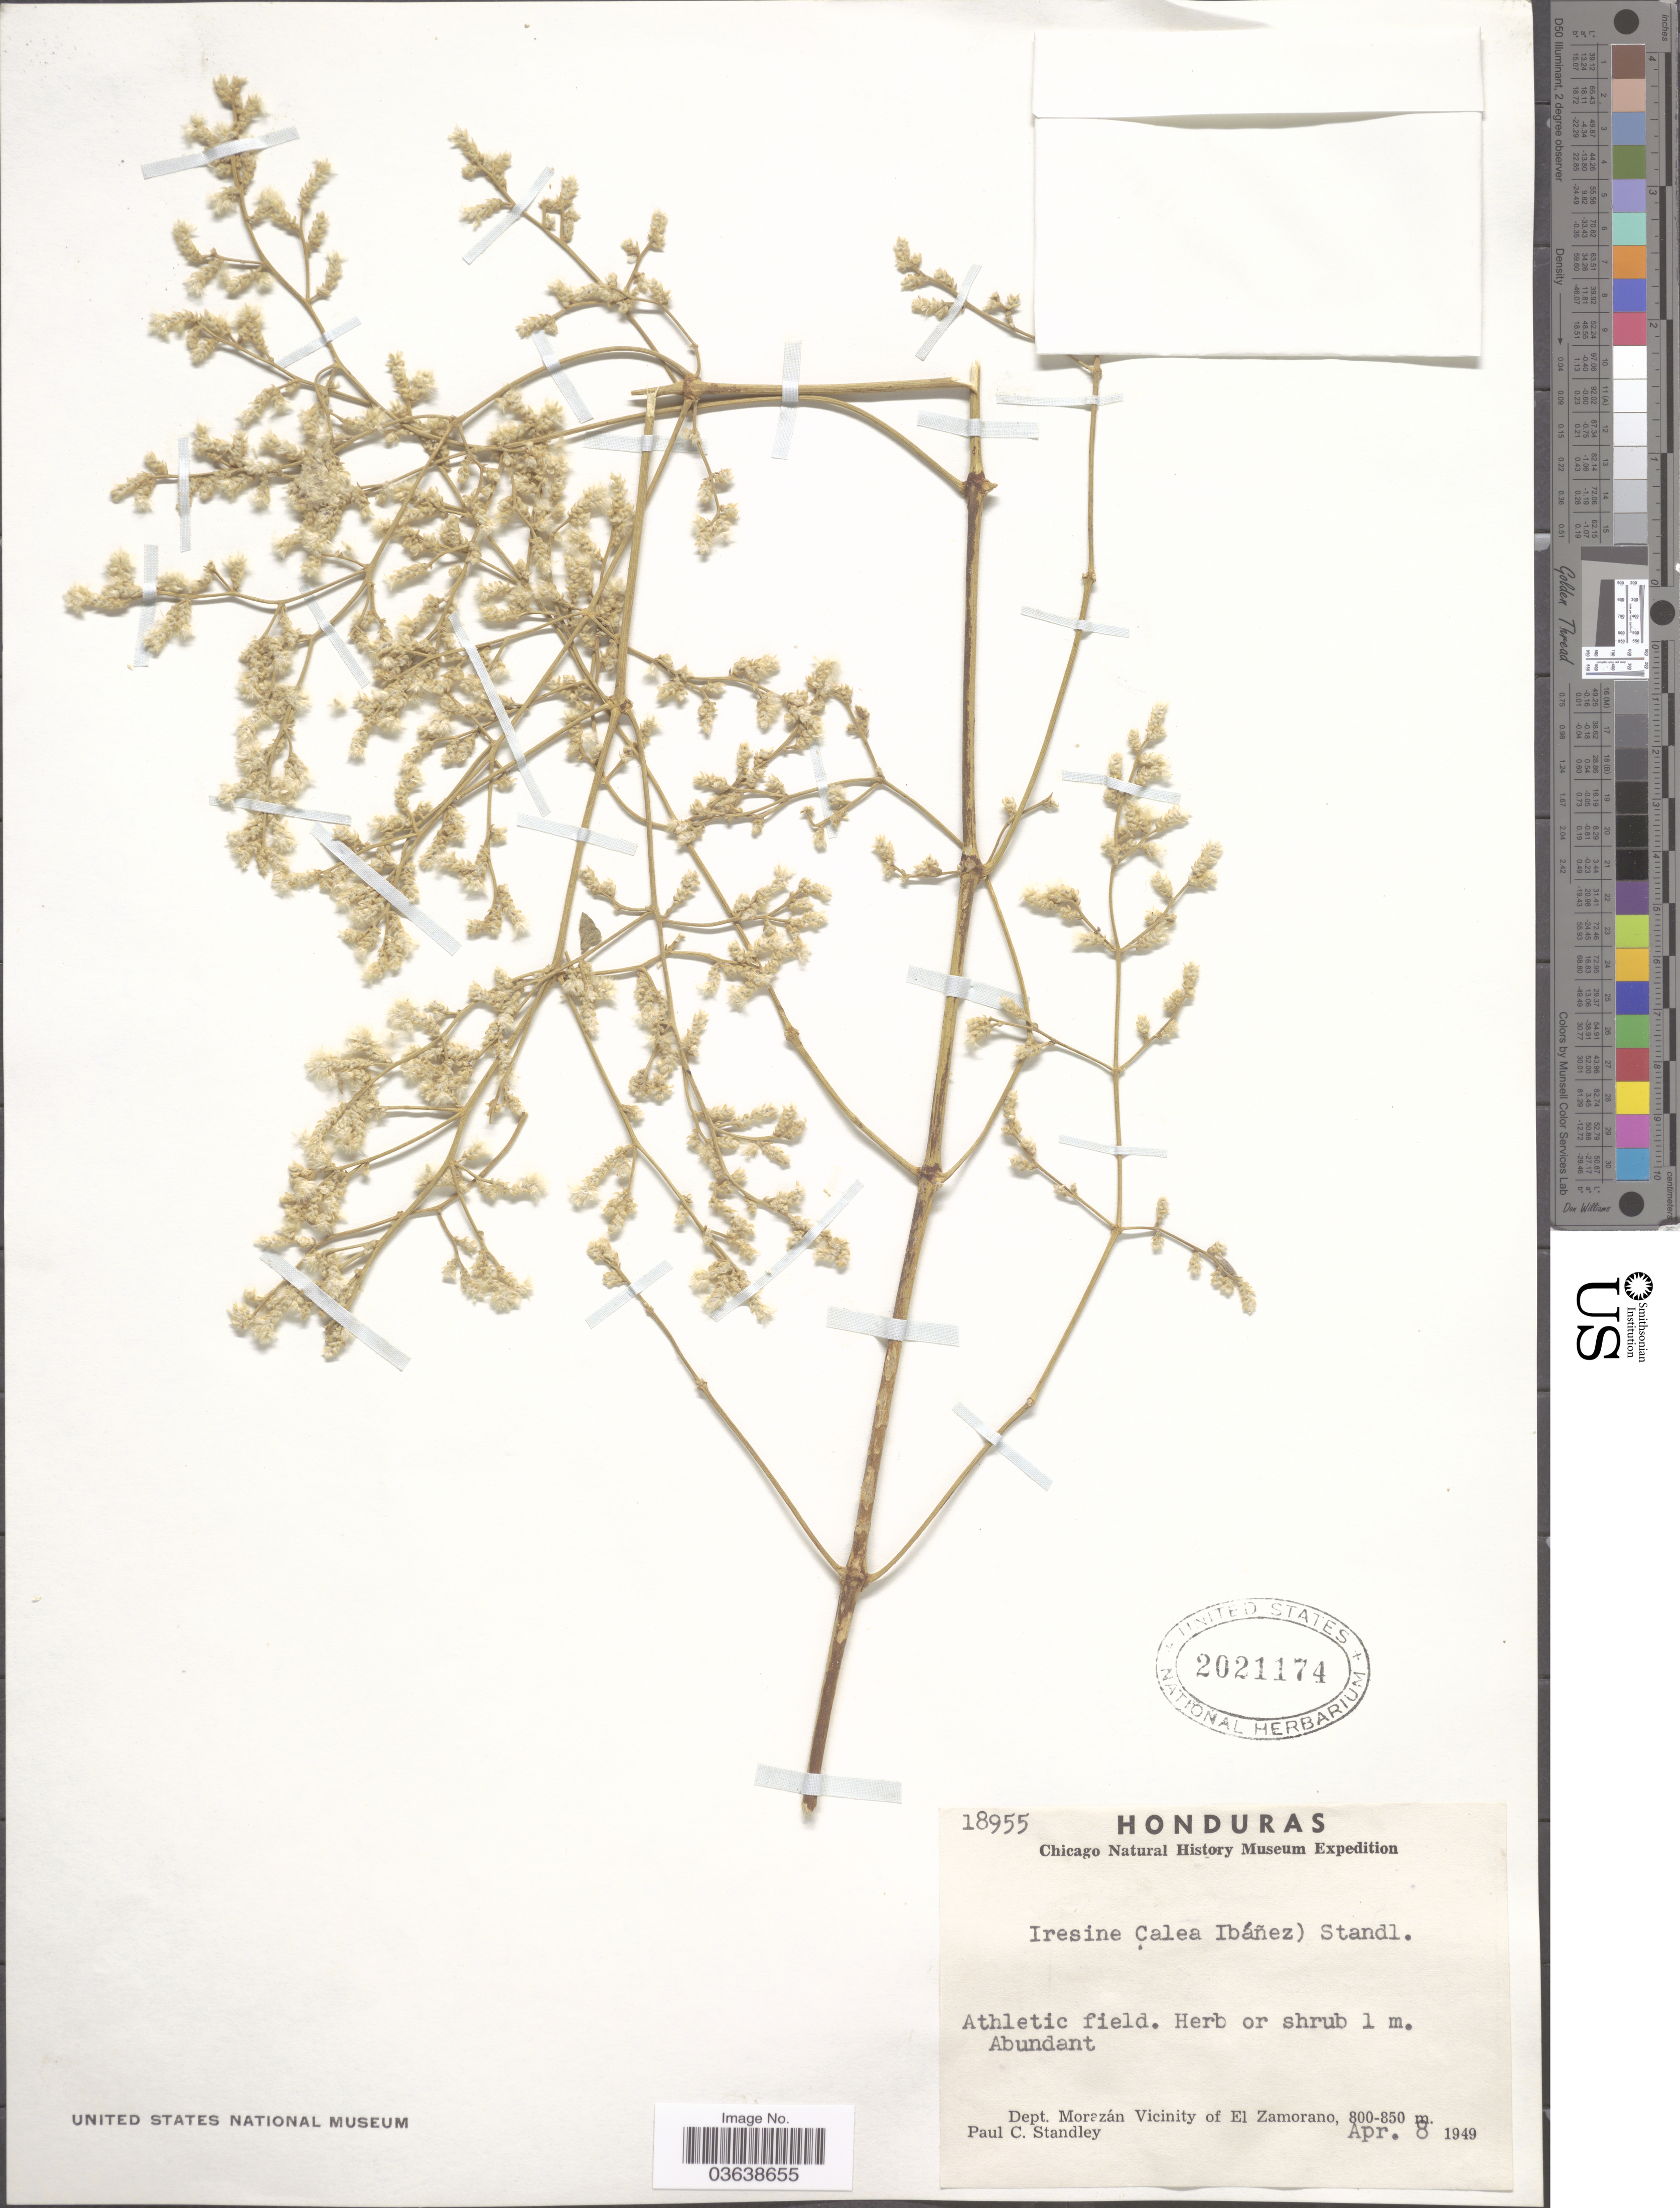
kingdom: Plantae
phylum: Tracheophyta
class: Magnoliopsida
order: Caryophyllales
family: Amaranthaceae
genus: Iresine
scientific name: Iresine calea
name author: (Ibáñez) Standl.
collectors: P. C. Standley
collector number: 18955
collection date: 1949-04-08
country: Honduras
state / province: Fco. Morazán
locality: Dept. Morazán Vicinity of El Zamorano.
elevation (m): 800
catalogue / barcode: US 2021174